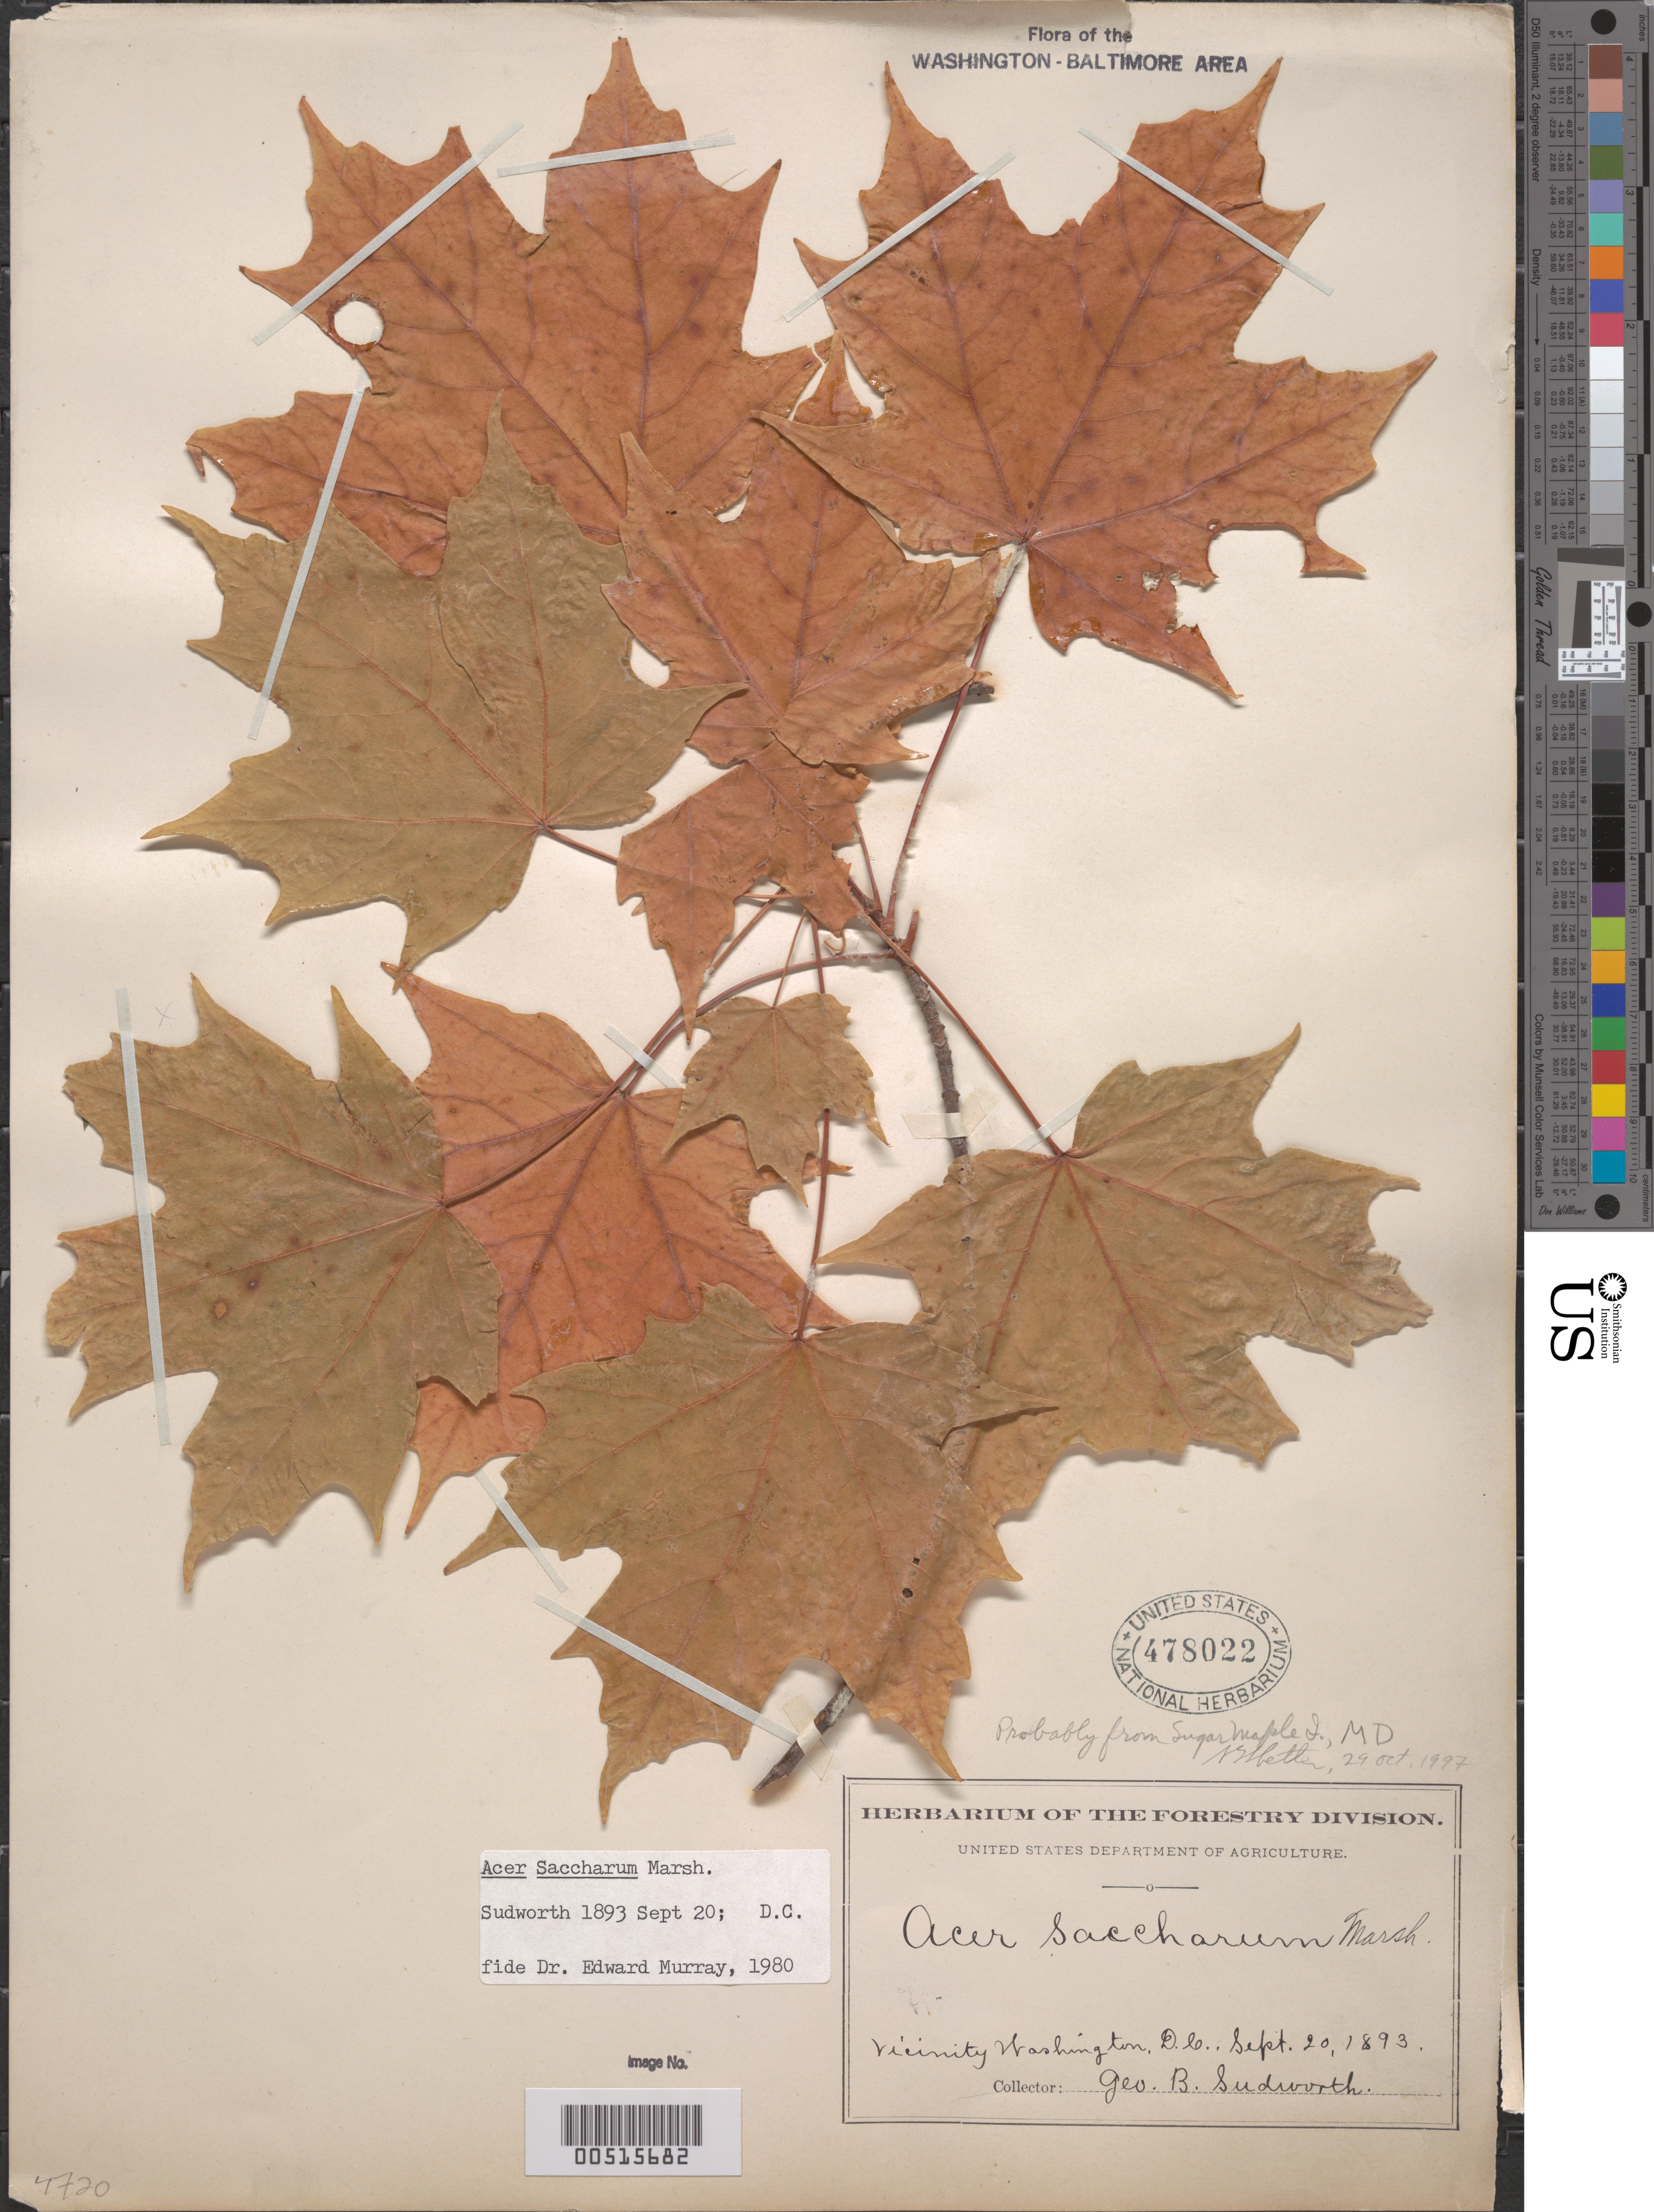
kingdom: Plantae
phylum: Tracheophyta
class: Magnoliopsida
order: Sapindales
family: Sapindaceae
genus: Acer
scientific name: Acer saccharum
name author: Marshall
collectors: G. B. Sudworth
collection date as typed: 20 Sep 1893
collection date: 1893-09-20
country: United States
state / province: District of Columbia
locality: Washington, D.C., Probably Sugar Maple Island Md.(shetler, S.g. Oct 1997)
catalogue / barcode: US 478022